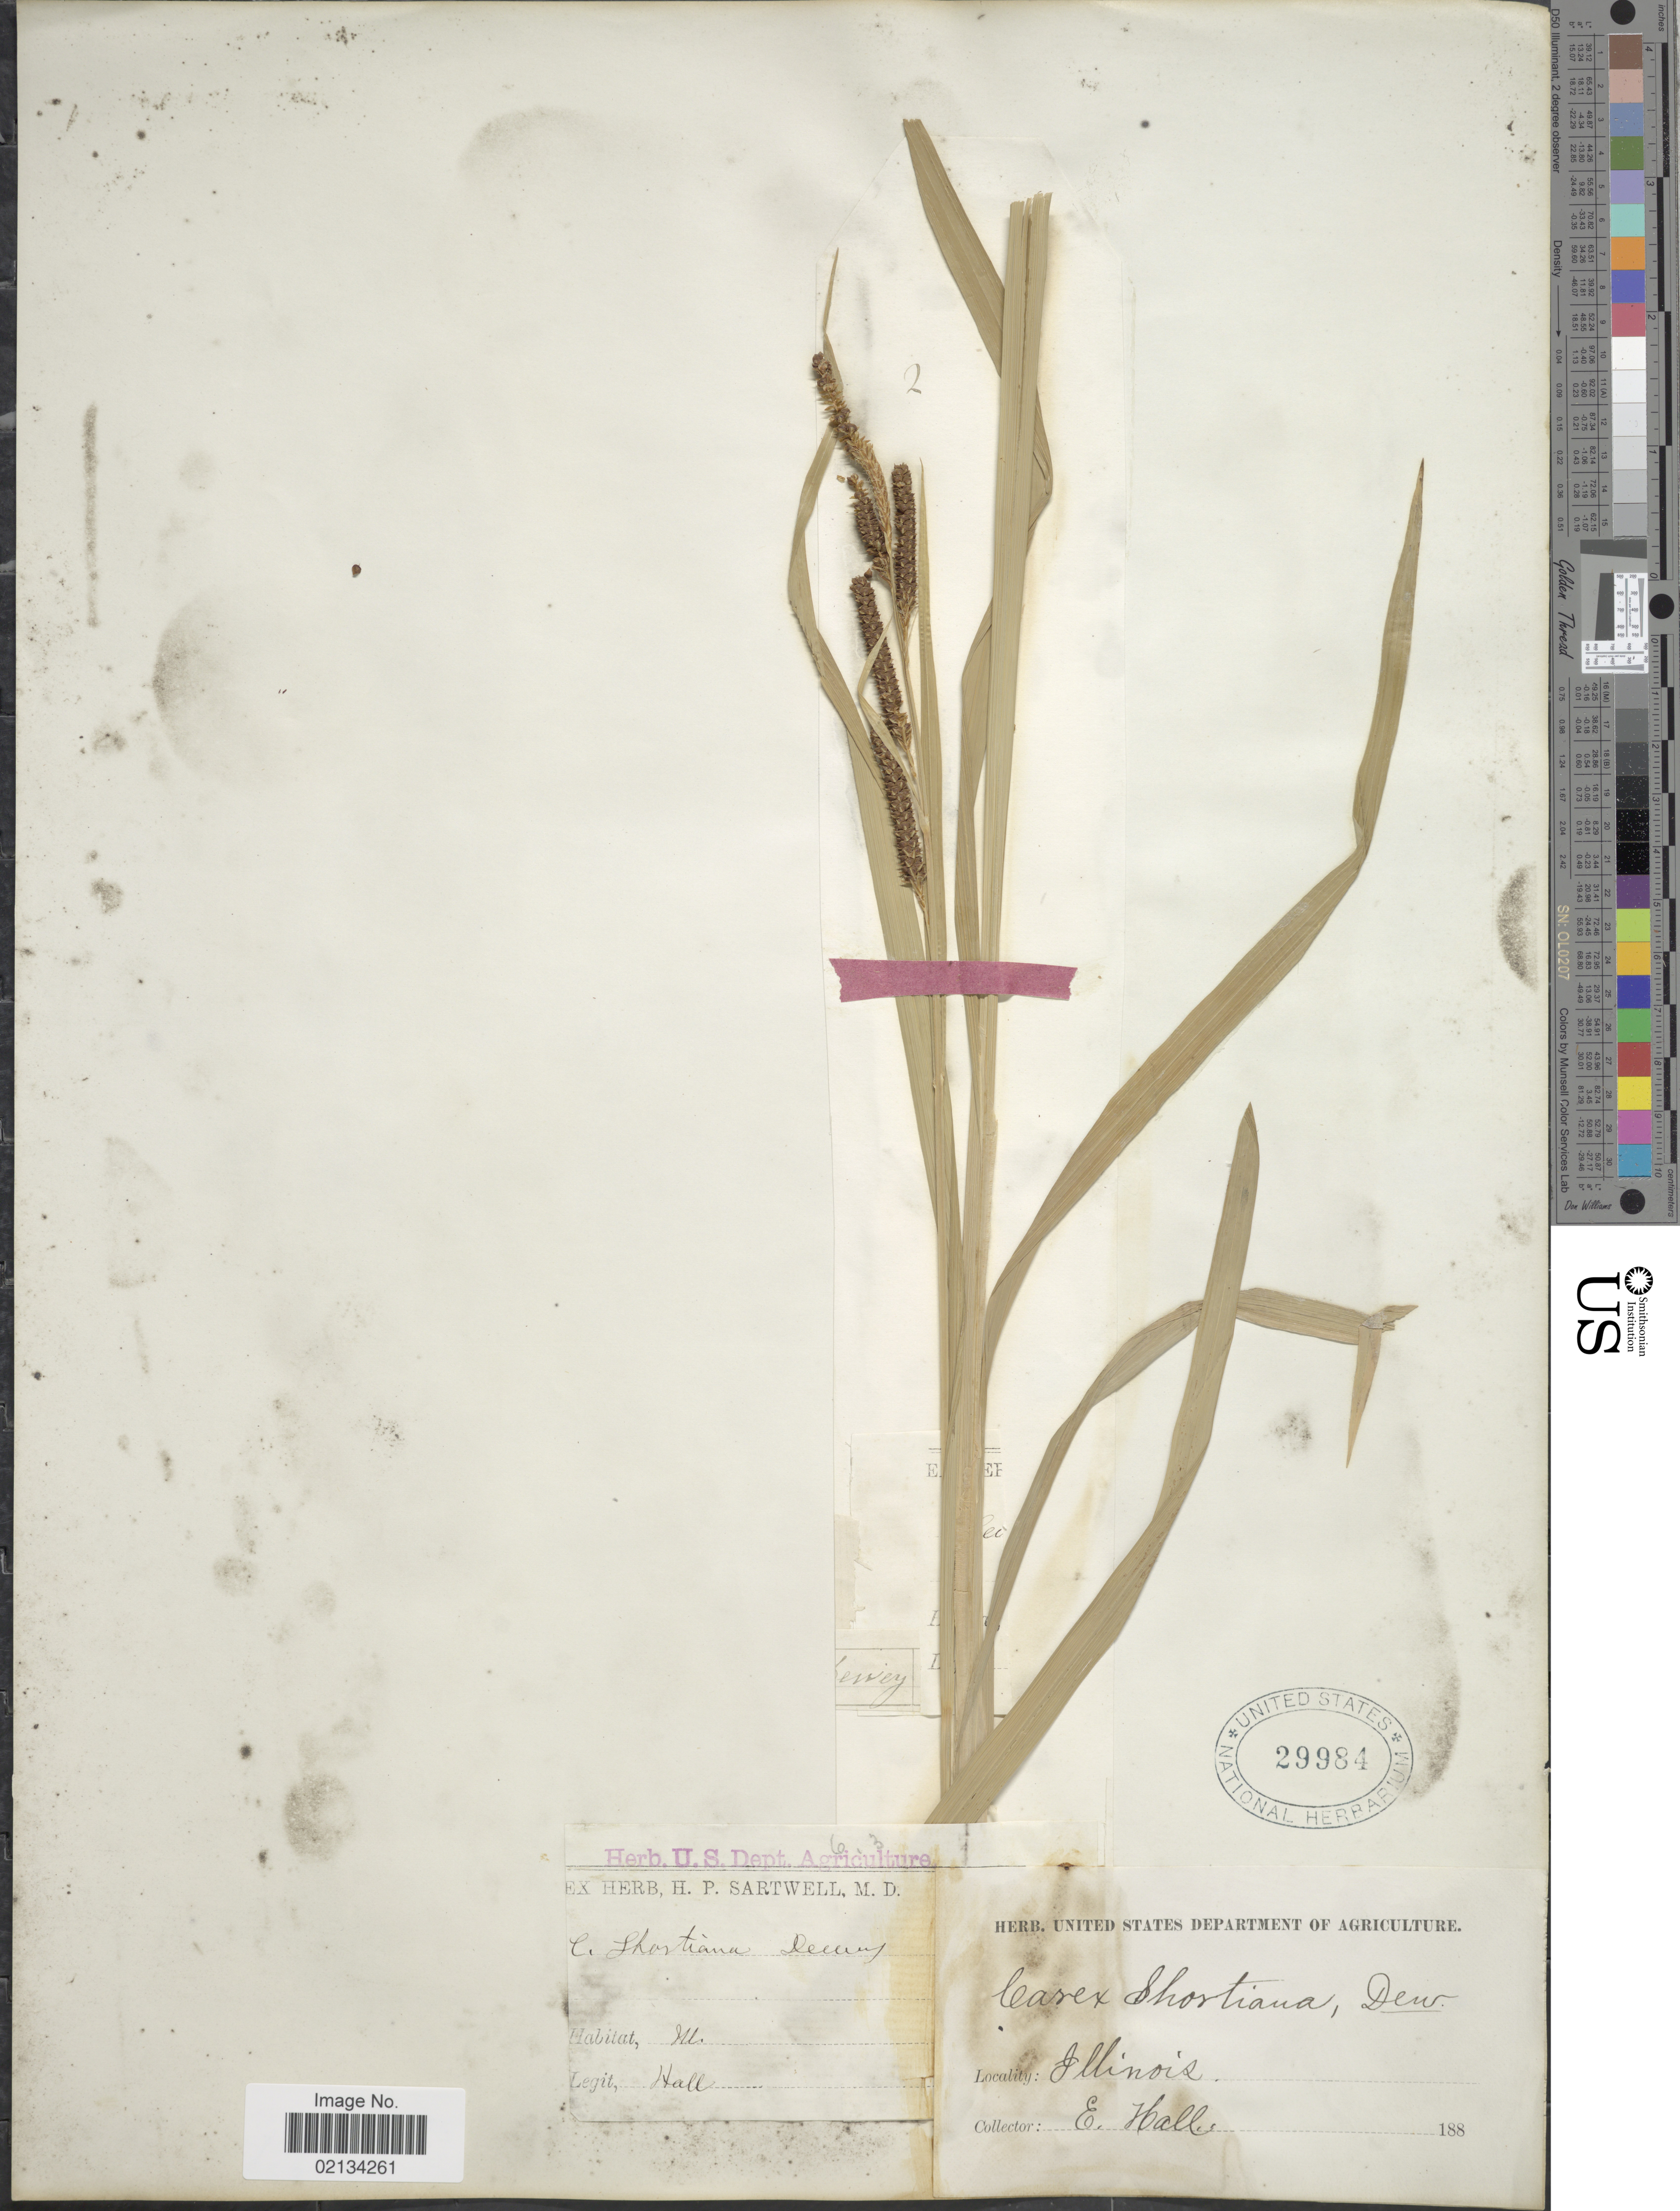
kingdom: Plantae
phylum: Tracheophyta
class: Liliopsida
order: Poales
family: Cyperaceae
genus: Carex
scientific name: Carex shortiana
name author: Dewey & Torr.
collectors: E. Hall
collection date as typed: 188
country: United States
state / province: Illinois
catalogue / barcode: US 29984